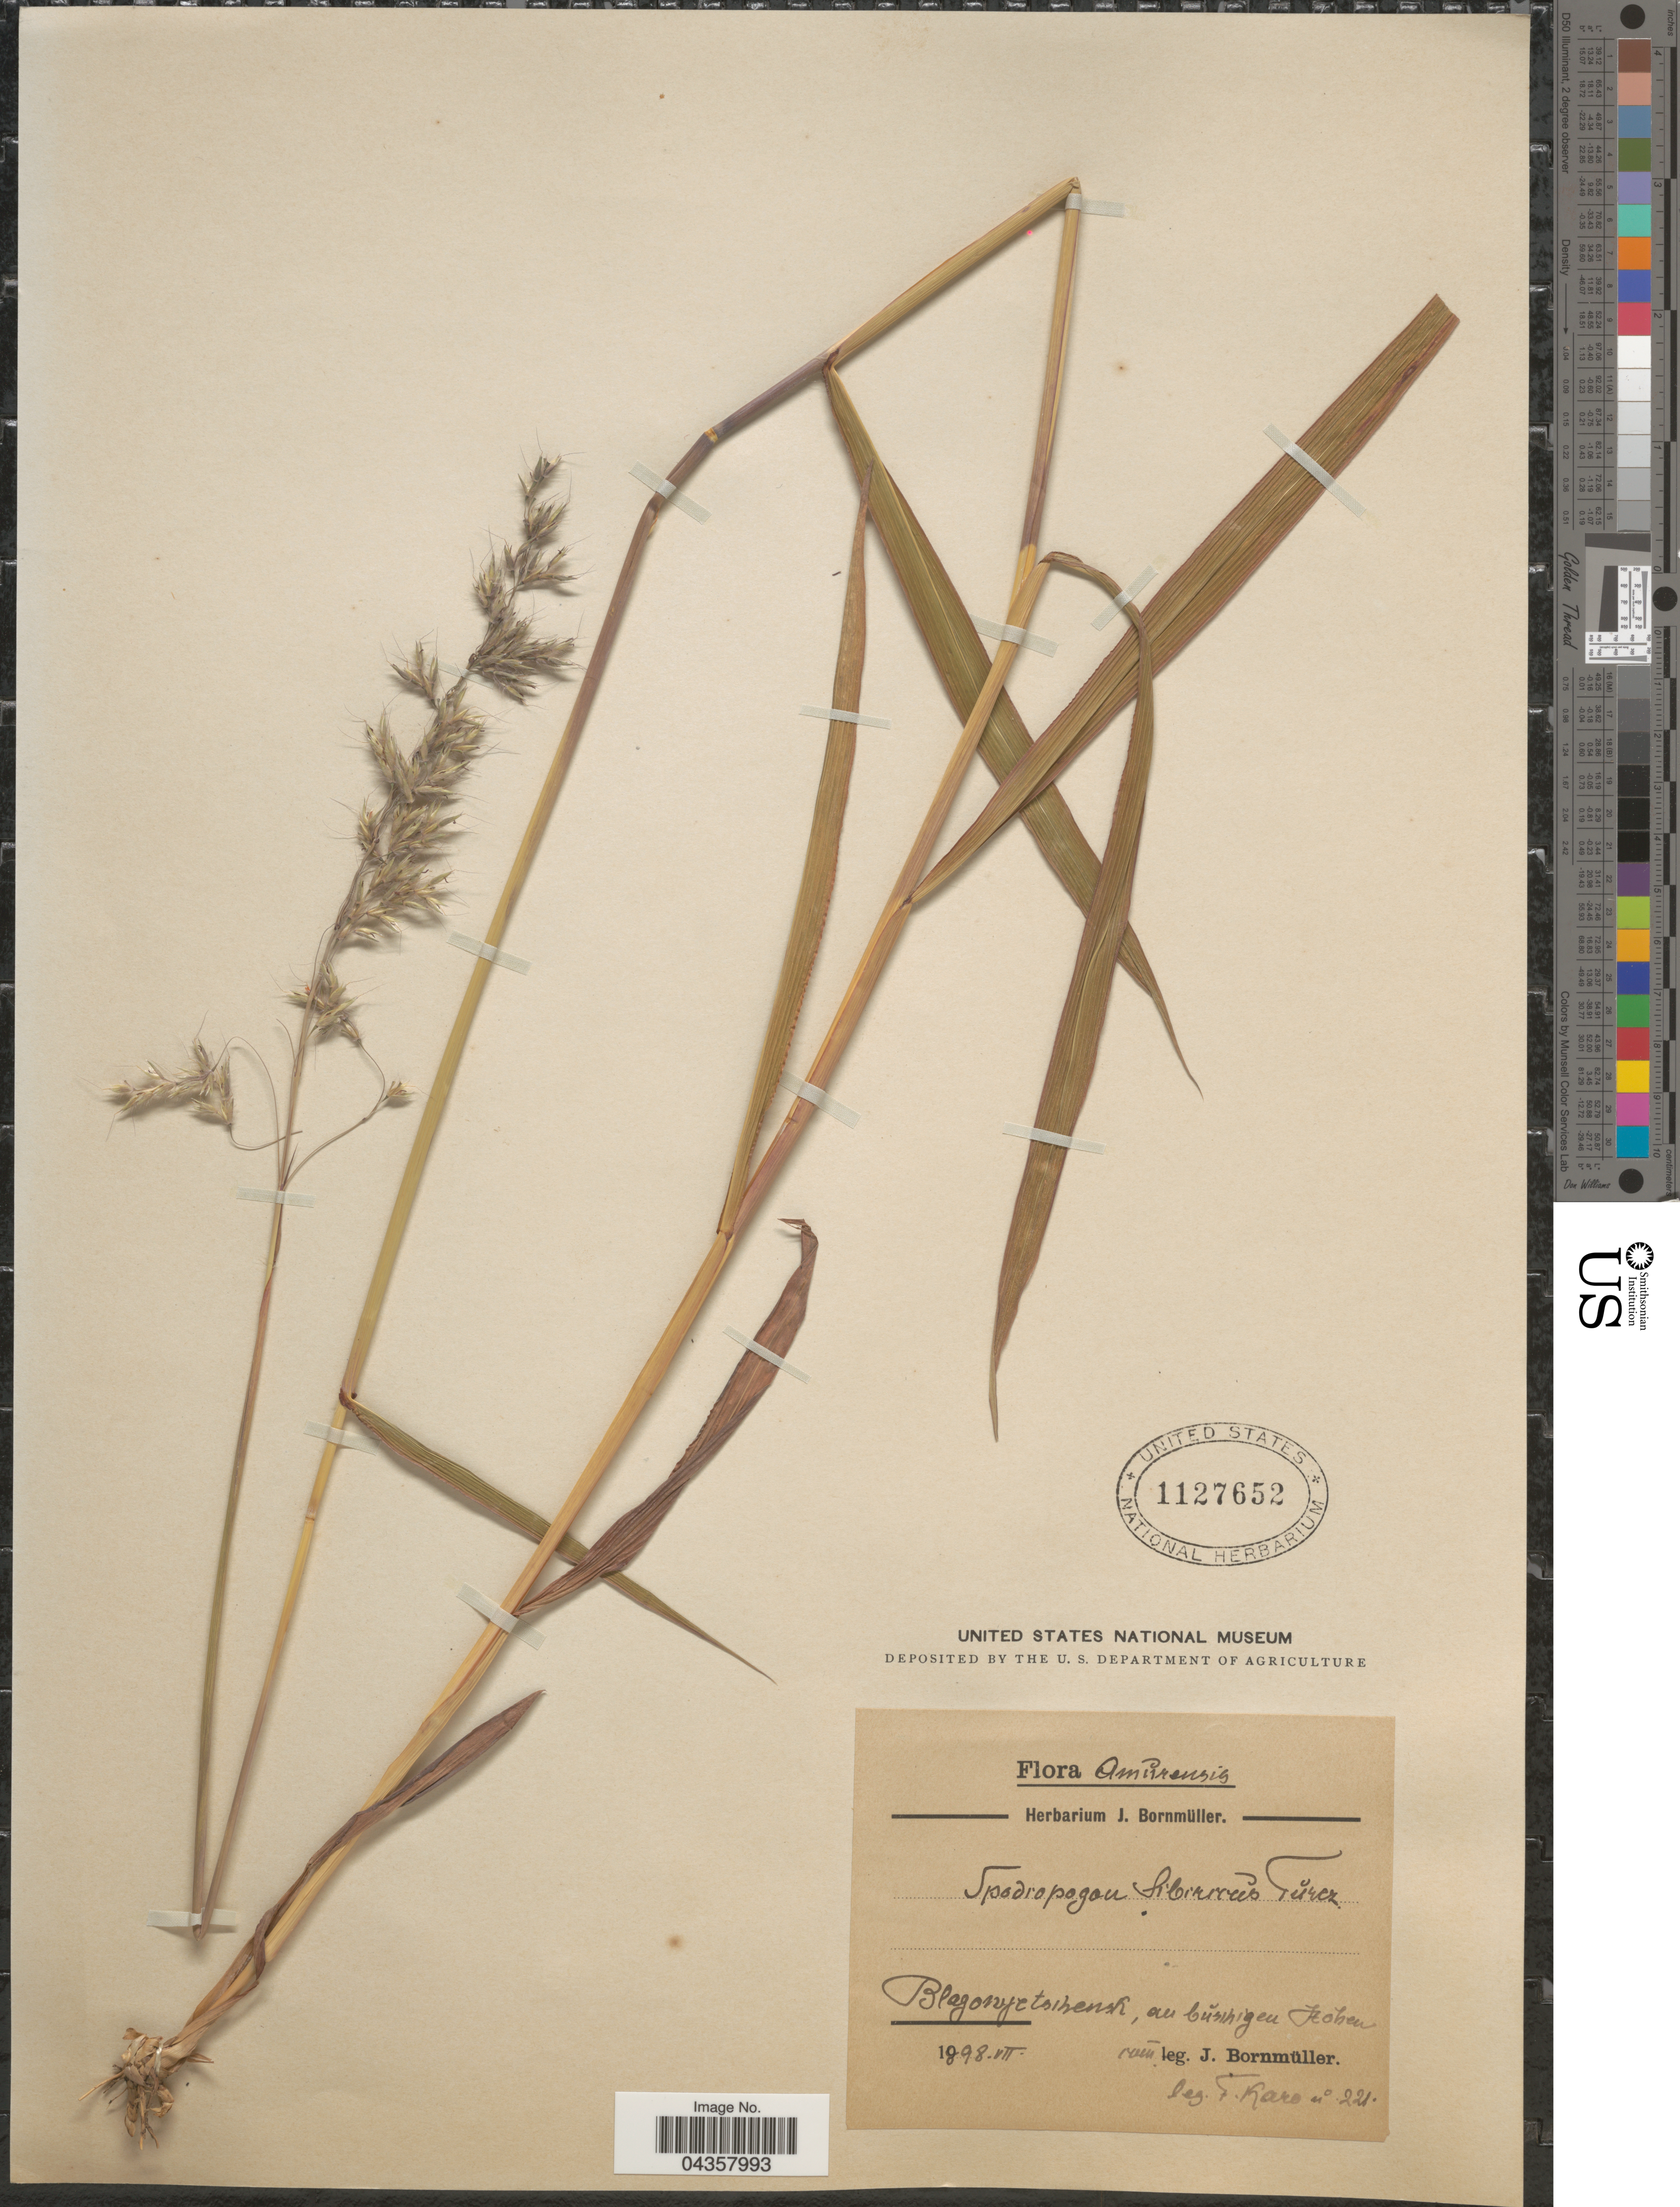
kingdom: Plantae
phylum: Tracheophyta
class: Liliopsida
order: Poales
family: Poaceae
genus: Spodiopogon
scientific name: Spodiopogon sibiricus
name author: Trin.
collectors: F. Karo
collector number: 221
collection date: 1898-07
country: Russian Federation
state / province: Amur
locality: Amurensis. Blagoveshchensk, an buschigen Hohen.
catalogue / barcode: US 1127652